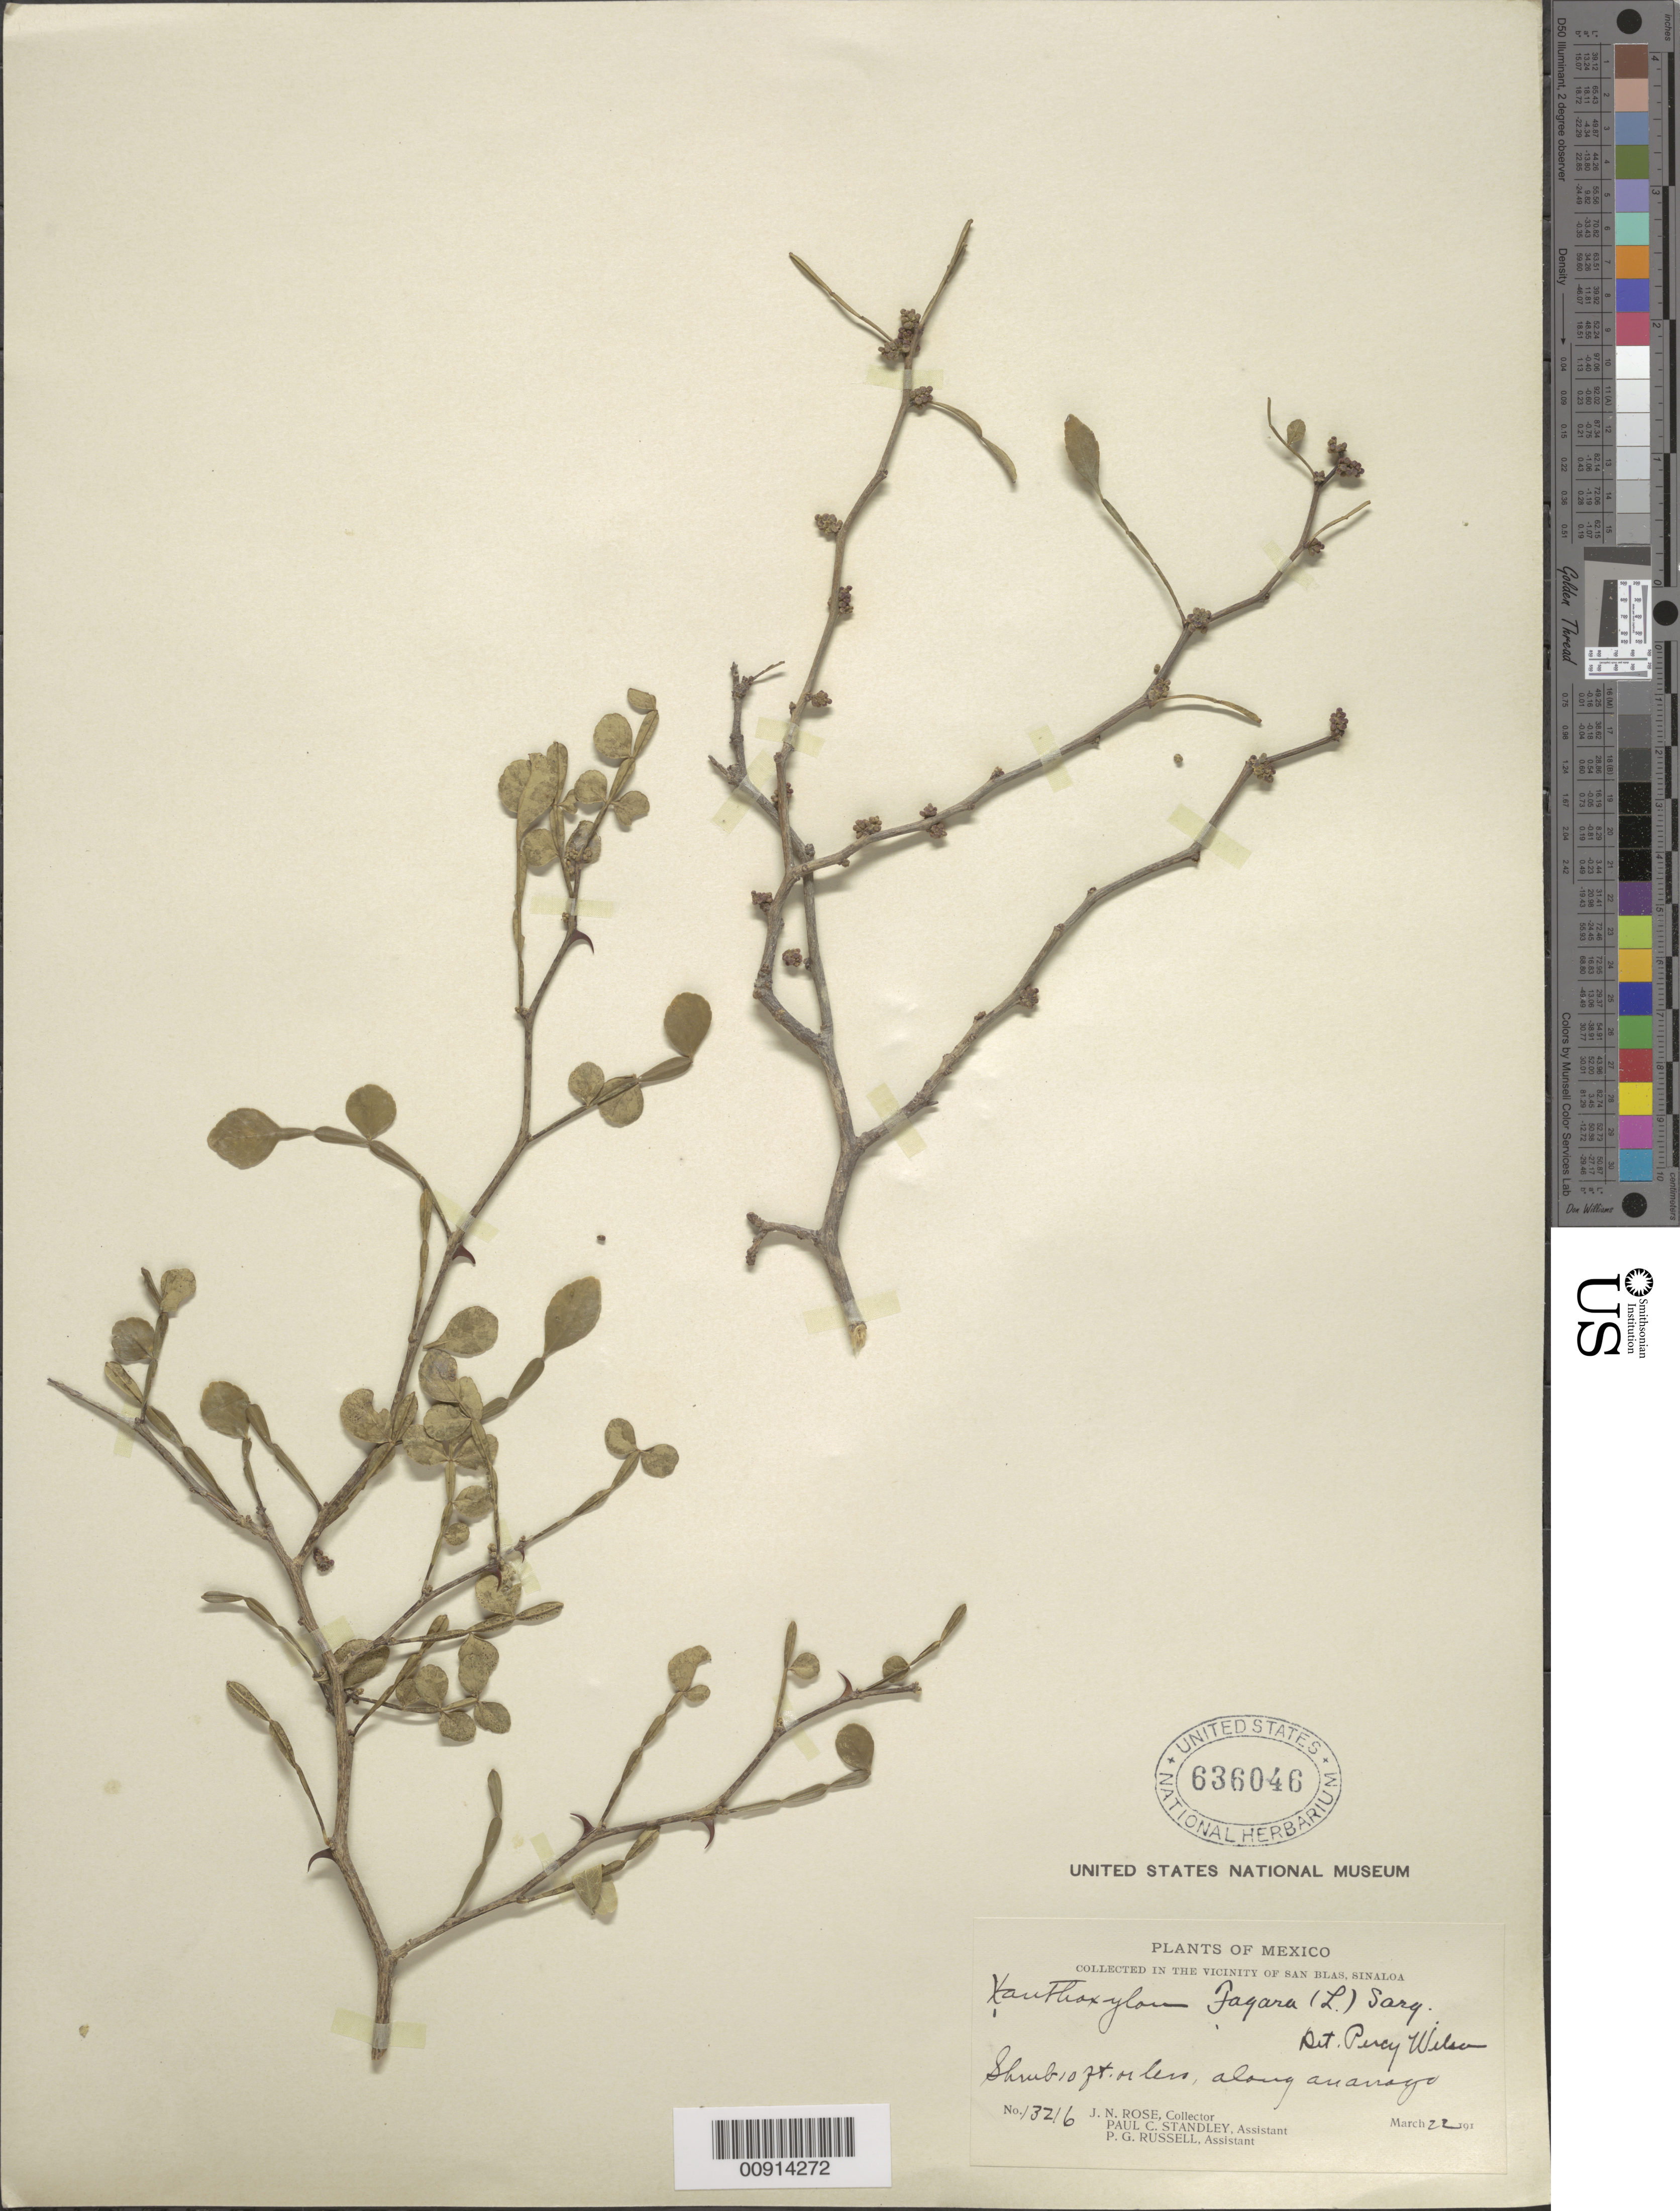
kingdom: Plantae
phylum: Tracheophyta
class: Magnoliopsida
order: Sapindales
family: Rutaceae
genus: Zanthoxylum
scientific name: Zanthoxylum fagara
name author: (L.) Sarg.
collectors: J. N. Rose, P. C. Standley & P. G. Russell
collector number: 13216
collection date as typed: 22 Mar 191-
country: Mexico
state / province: Sinaloa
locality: Vicinity of San Blas, Sinaloa.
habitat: Along arroyo.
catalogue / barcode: US 636046